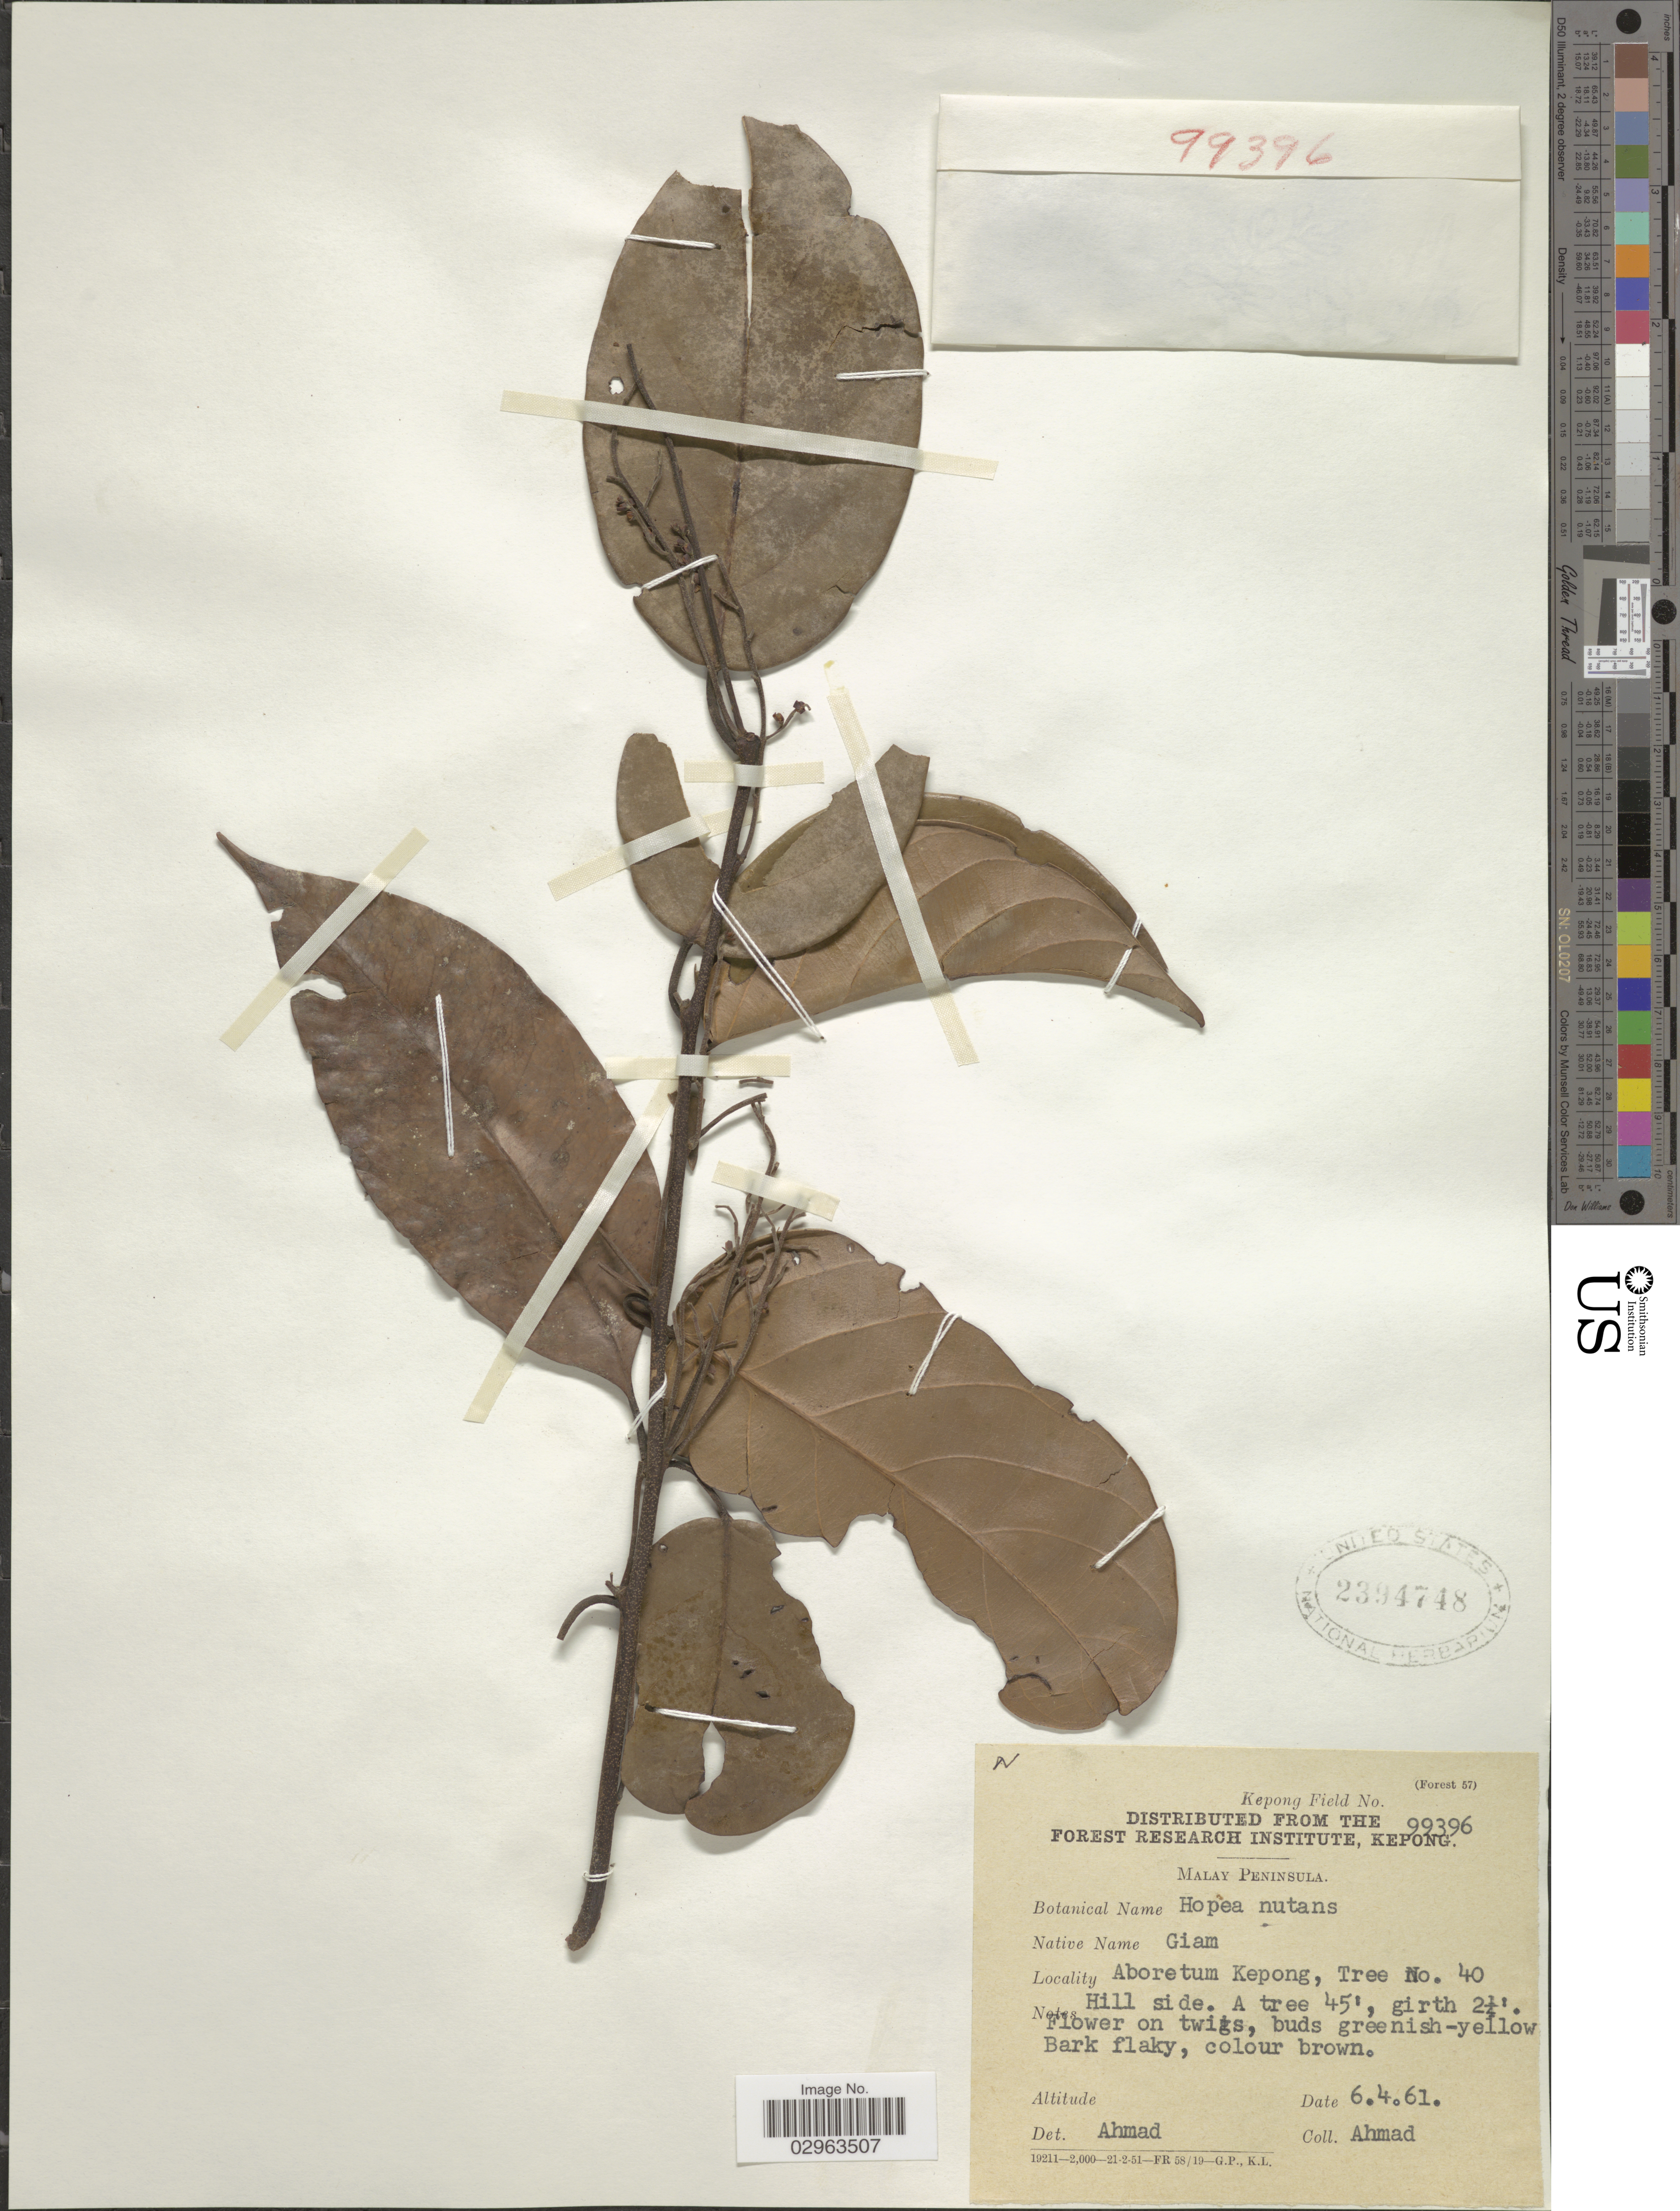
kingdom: Plantae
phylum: Tracheophyta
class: Magnoliopsida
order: Malvales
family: Dipterocarpaceae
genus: Hopea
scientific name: Hopea nutans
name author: Ridl.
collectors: -. Ahmad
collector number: Kepong Field? 99396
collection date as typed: Transcribed d/m/y: 6/4/61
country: Malaysia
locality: Malay Peninsula. Arboretum Kepong.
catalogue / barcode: US 2394748